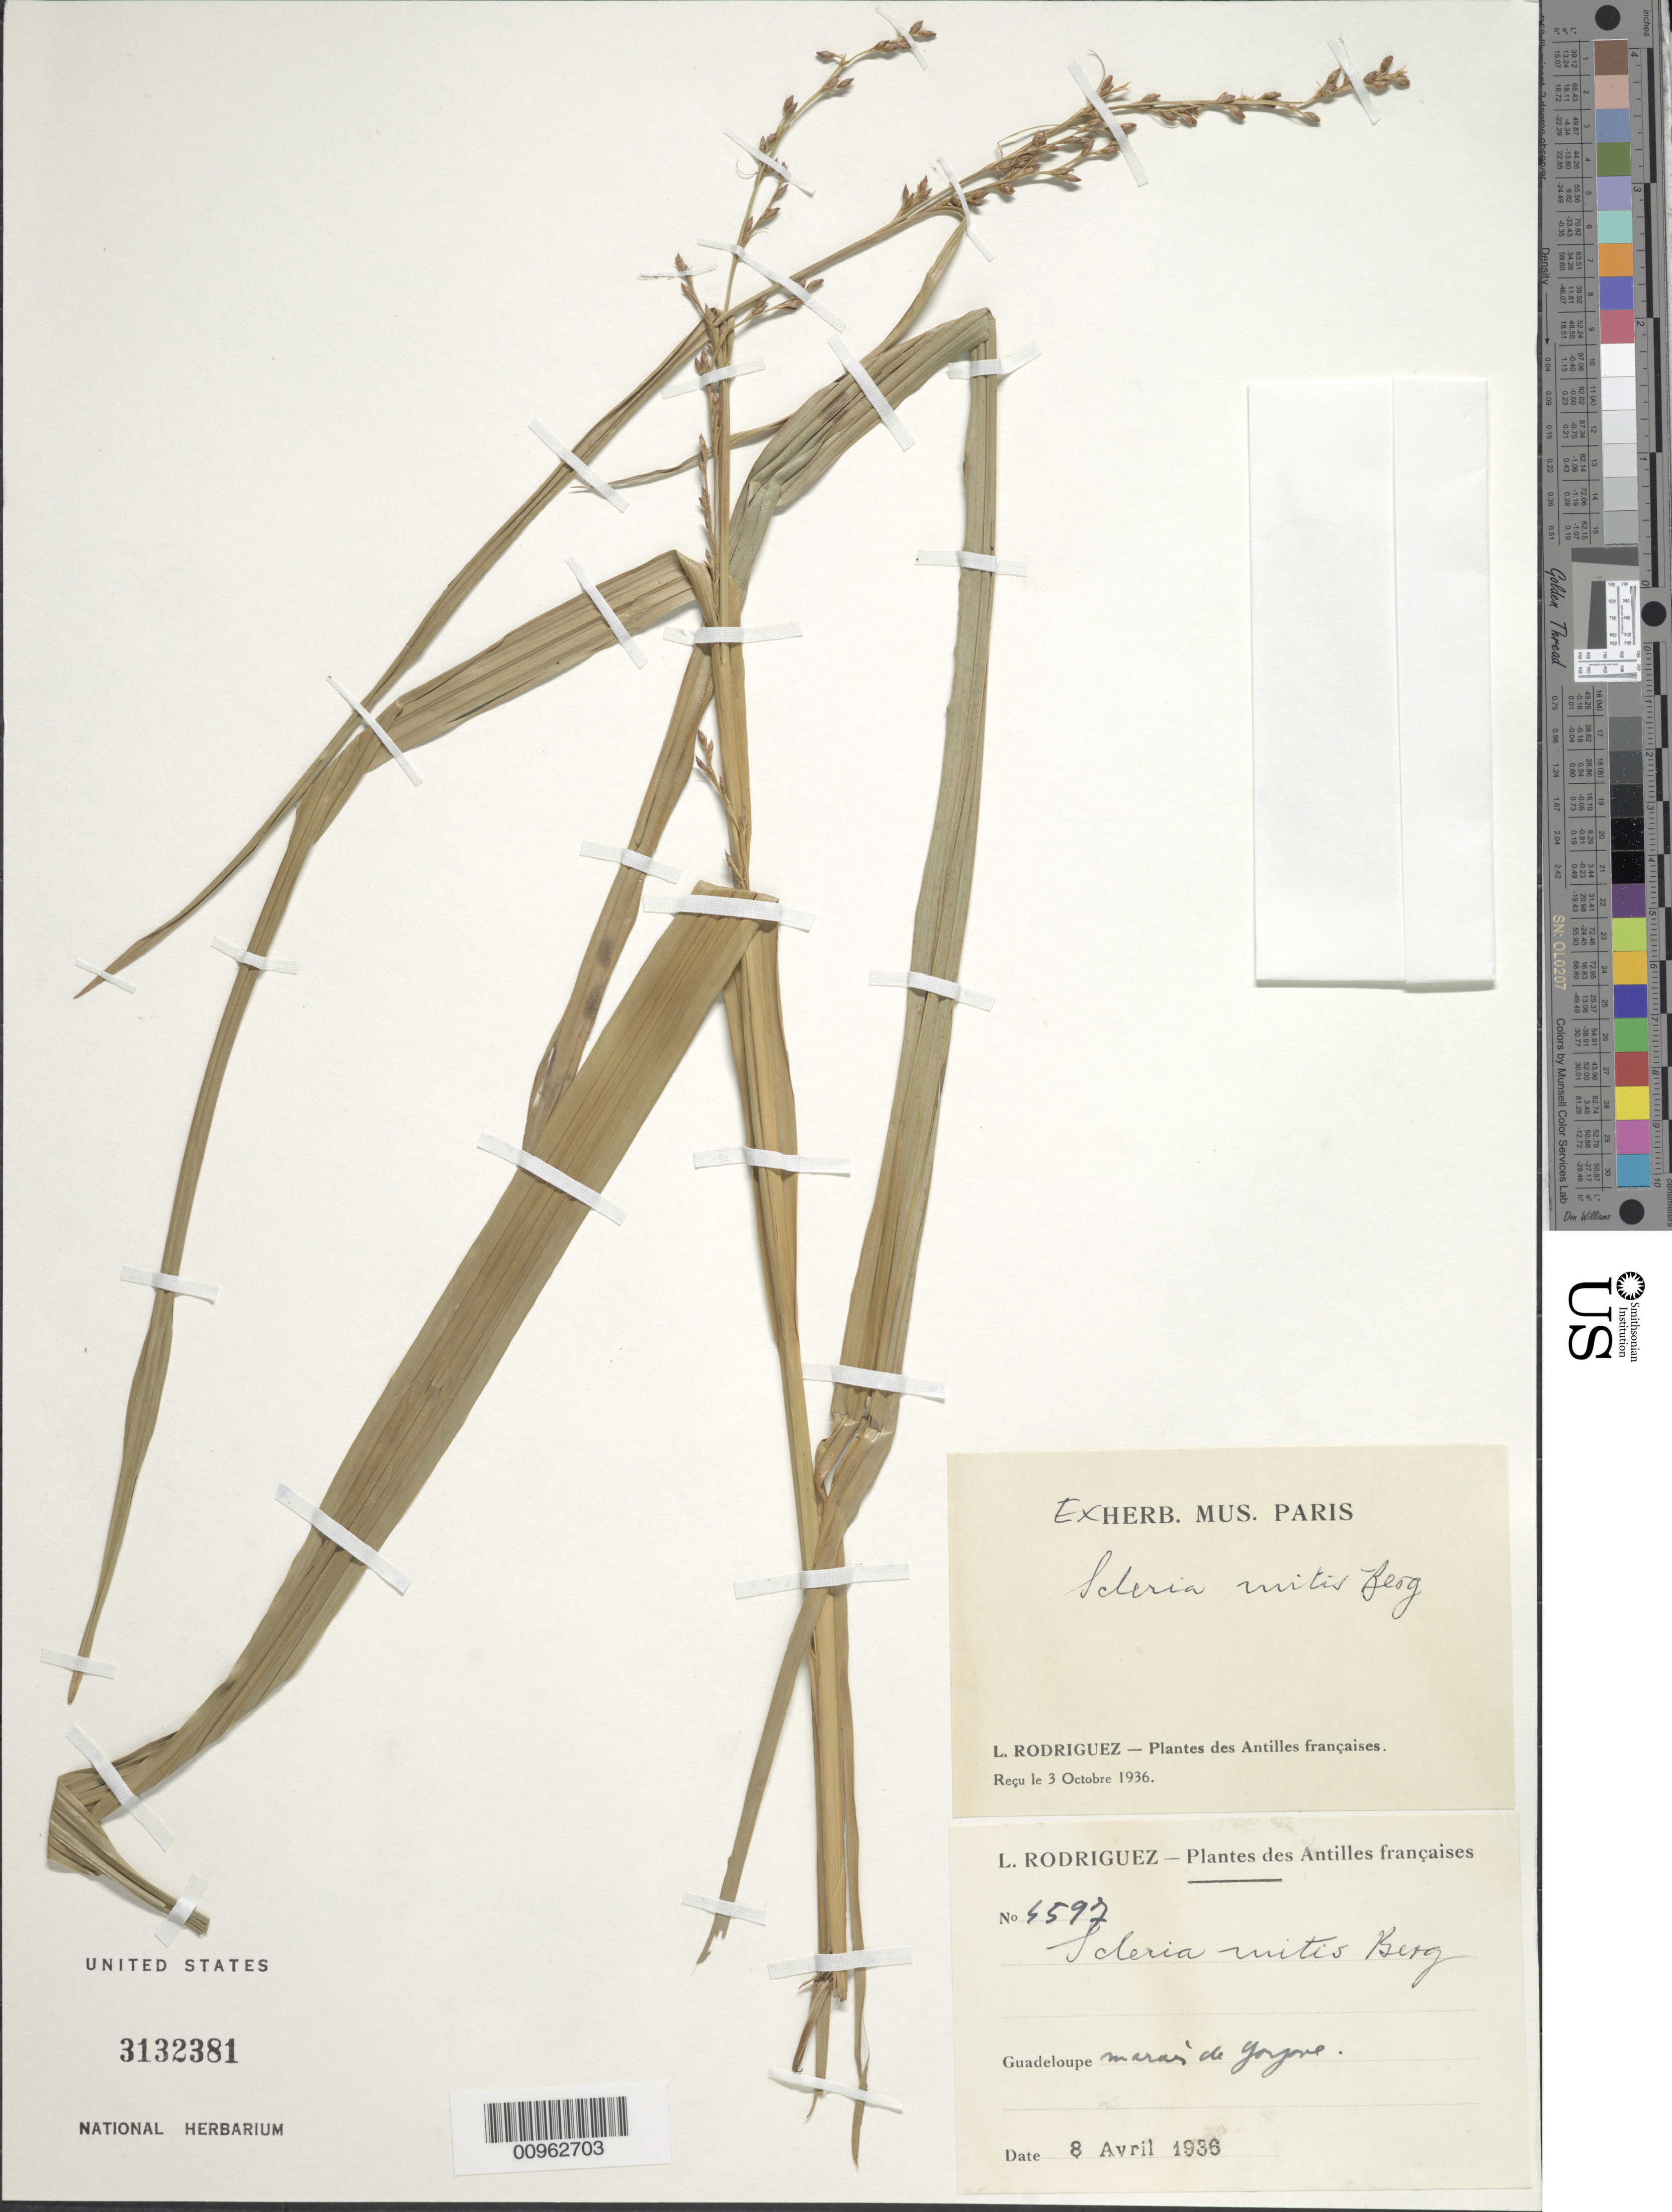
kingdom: Plantae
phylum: Tracheophyta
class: Liliopsida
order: Poales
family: Cyperaceae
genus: Scleria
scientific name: Scleria mitis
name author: P.J. Bergius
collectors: L. Rodriguez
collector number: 4597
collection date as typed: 08 Apr 1936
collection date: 1936-04-08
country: Guadeloupe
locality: "Yaque"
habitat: "marais"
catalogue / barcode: US 3132381